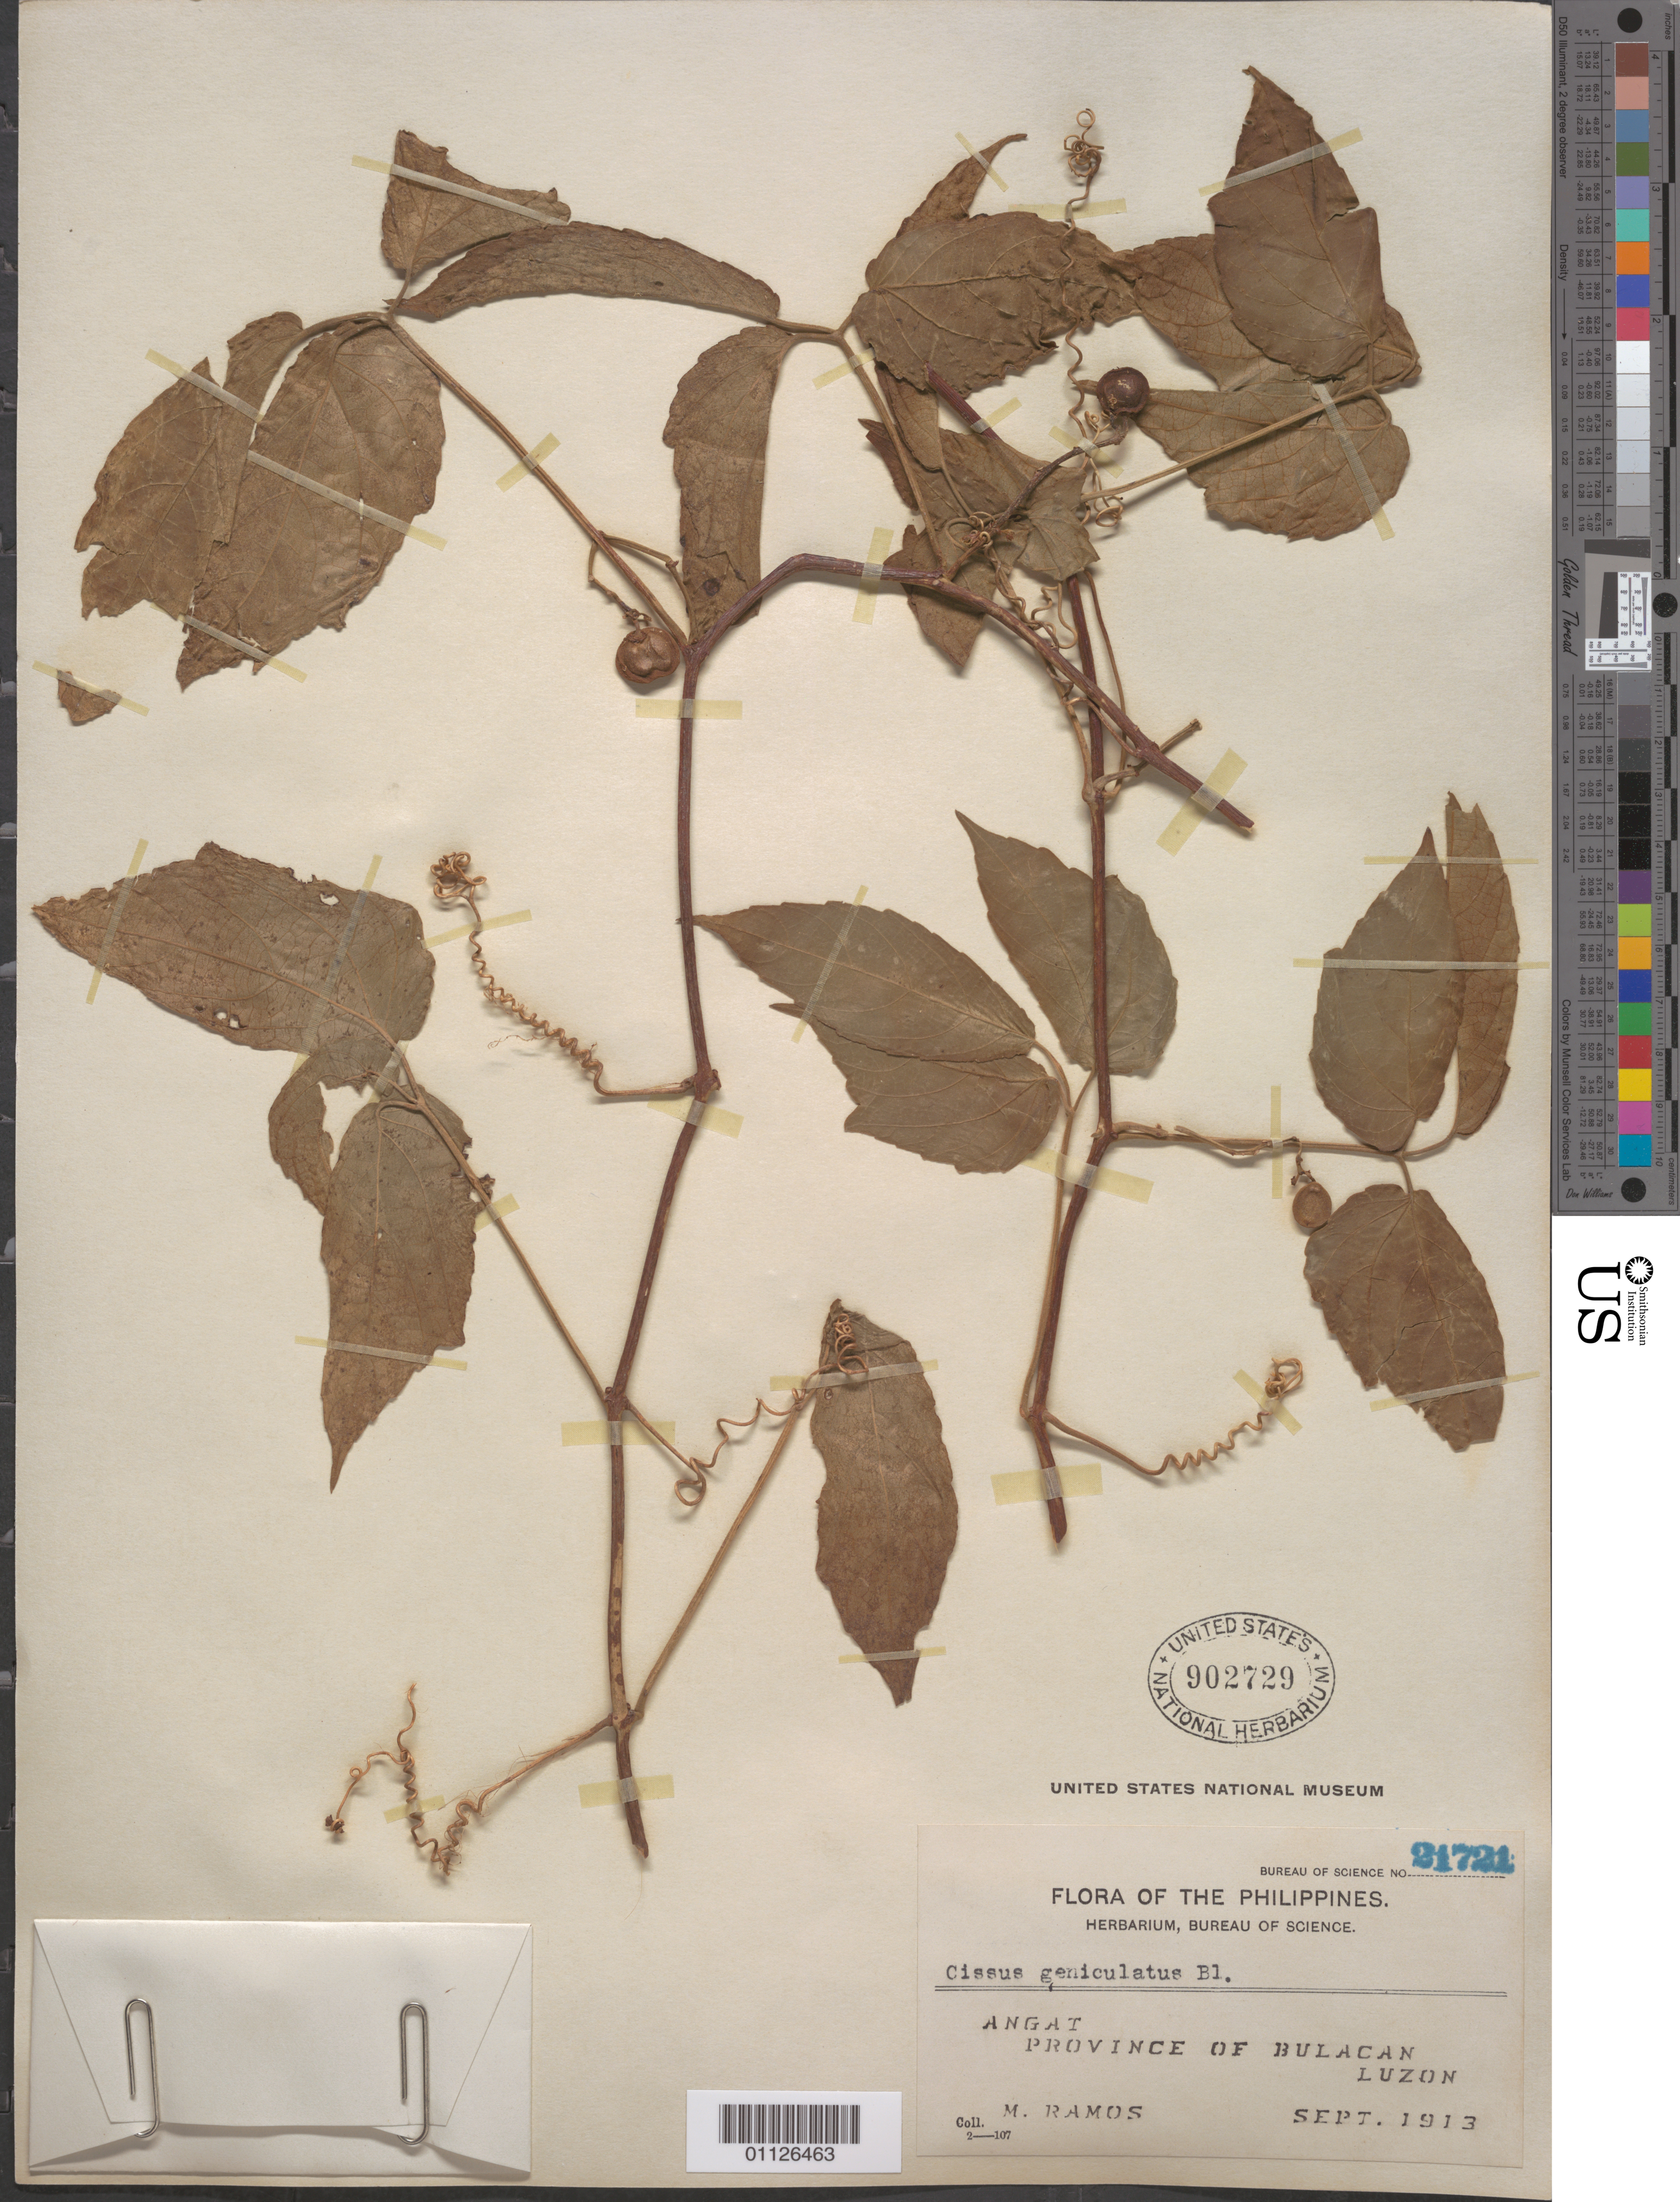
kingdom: Plantae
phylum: Tracheophyta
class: Magnoliopsida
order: Vitales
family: Vitaceae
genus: Cayratia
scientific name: Cayratia geniculata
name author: (Blume) Gagnep.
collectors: M. Ramos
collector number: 21721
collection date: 1913-09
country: Philippines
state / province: Central Luzon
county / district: Bulacan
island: Luzon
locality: Angat. Luzon.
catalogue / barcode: US 902729